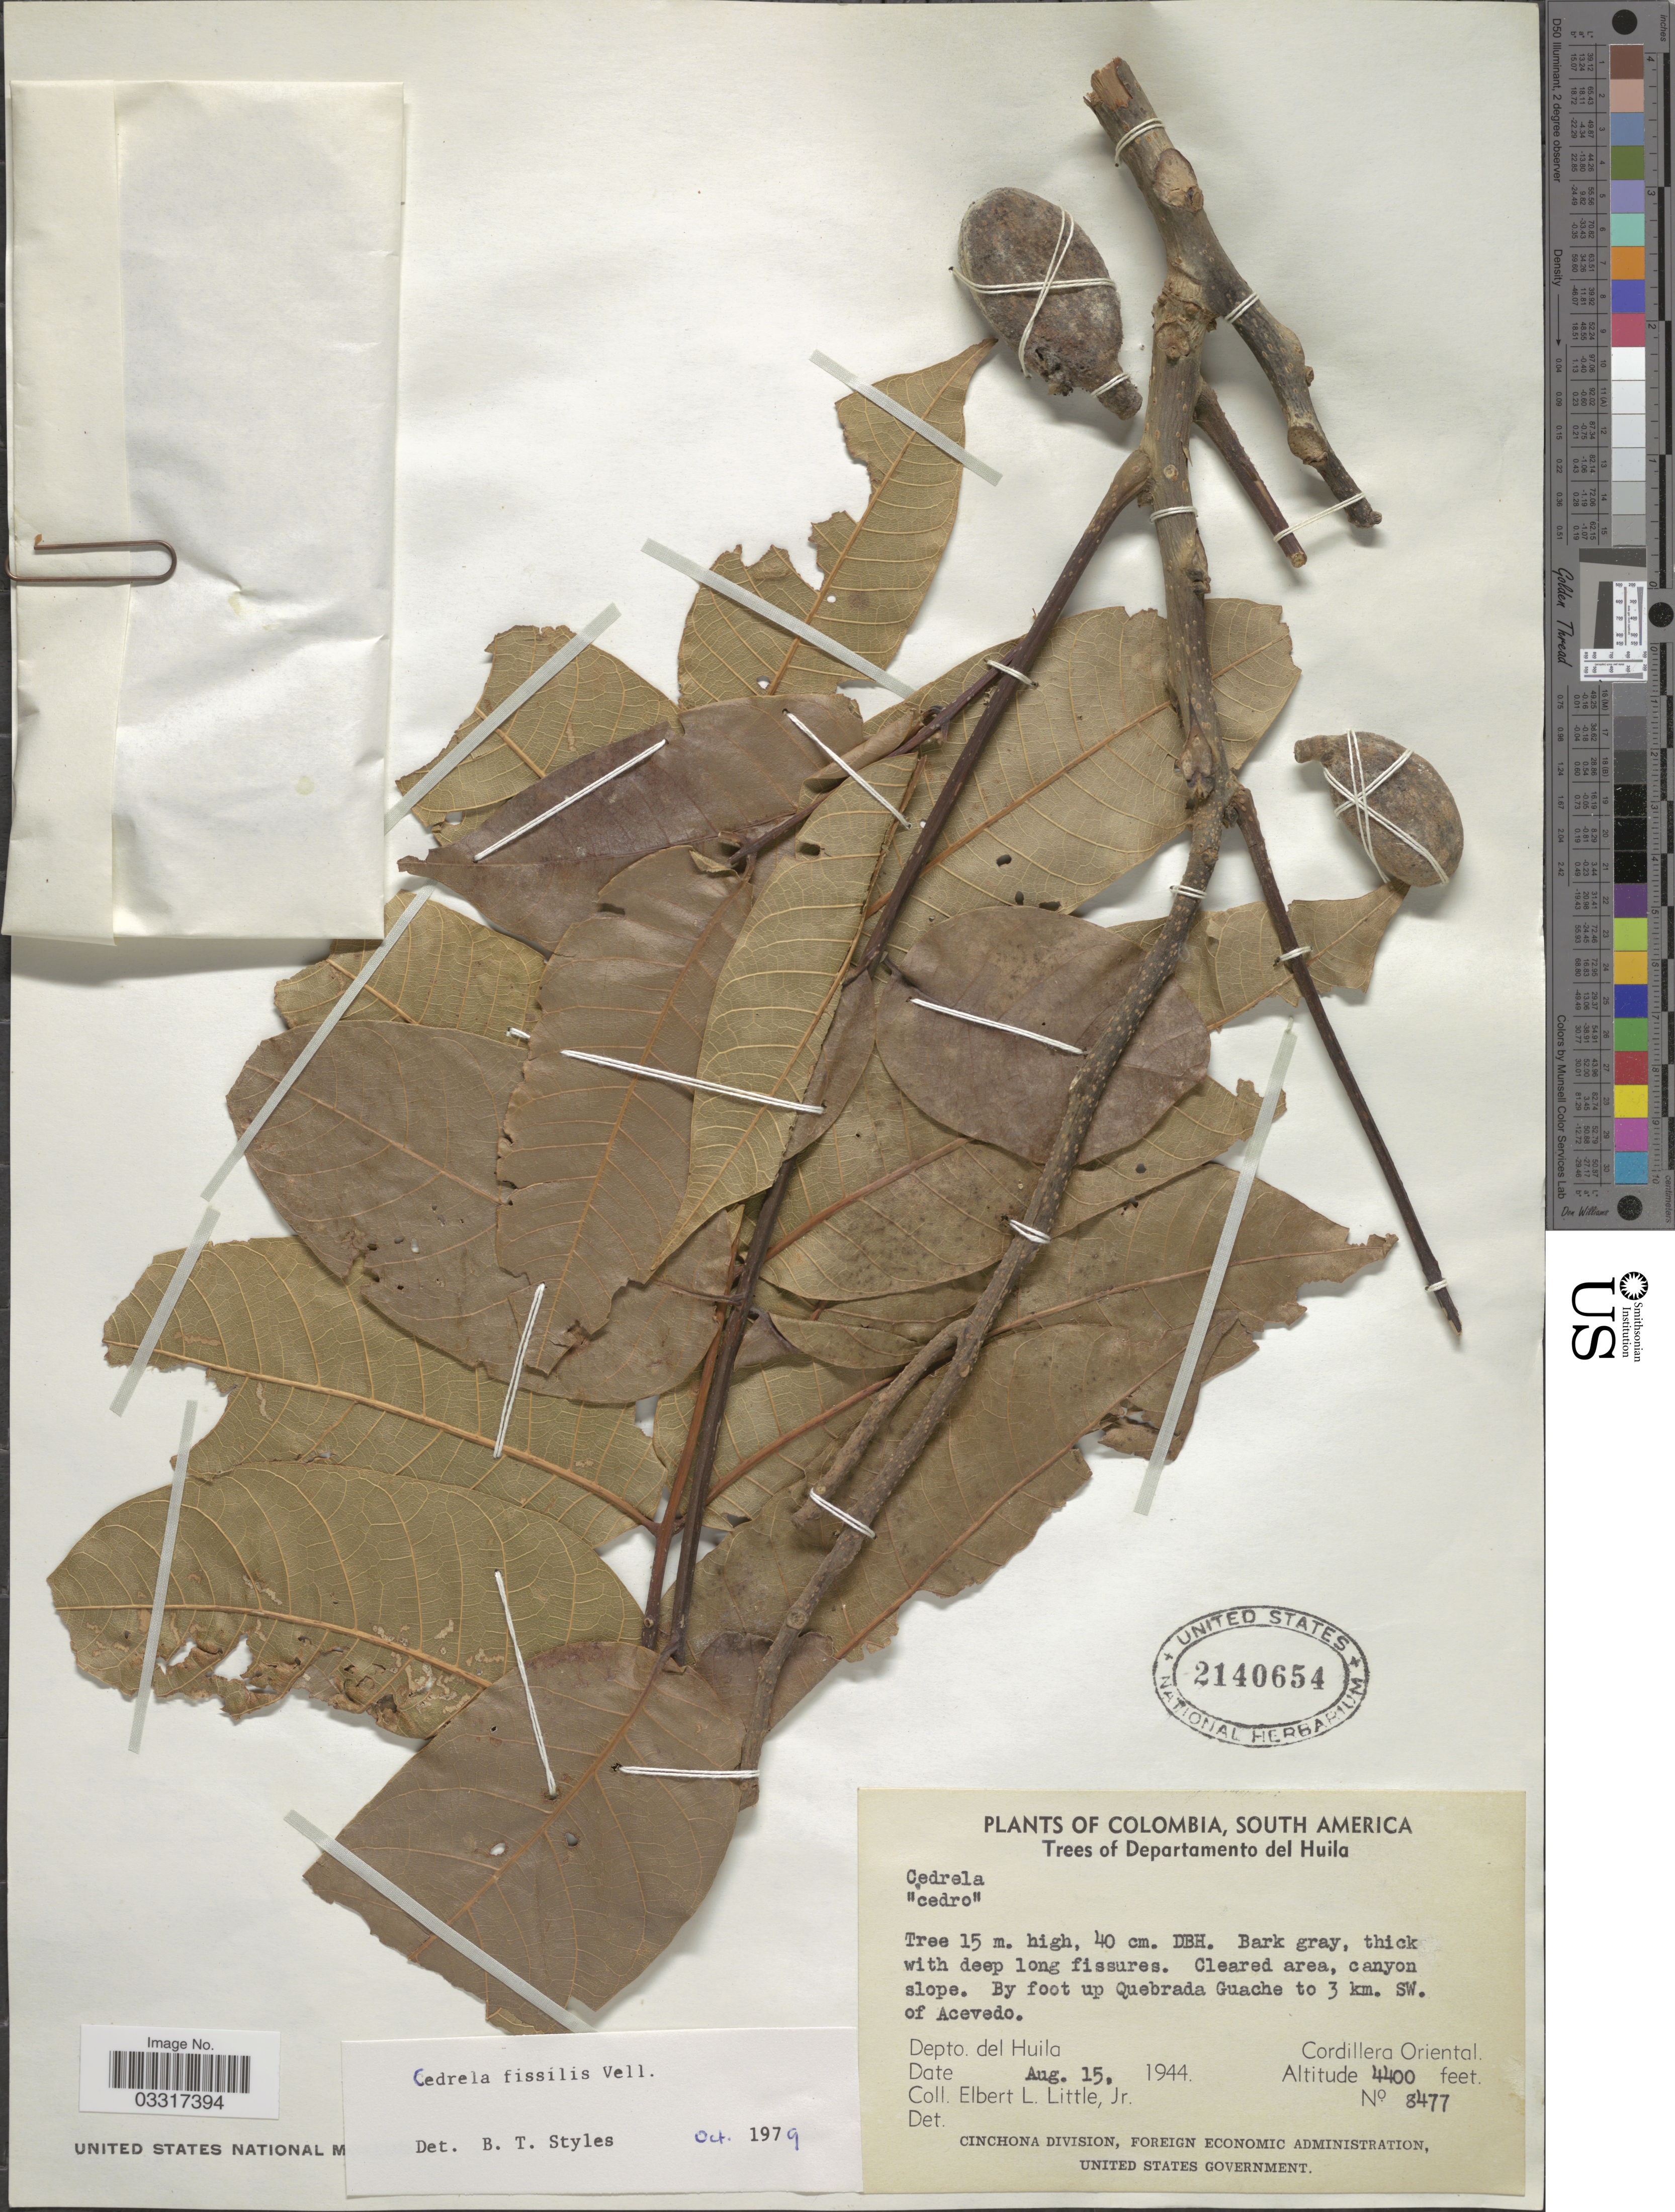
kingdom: Plantae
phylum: Tracheophyta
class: Magnoliopsida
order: Sapindales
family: Meliaceae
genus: Cedrela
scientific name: Cedrela fissilis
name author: Vell.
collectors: E. L. Little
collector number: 8477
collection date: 1944-08-15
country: Colombia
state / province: Huila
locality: By foot up Quebrada Guache to 3 km. SW. of Acevedo. Depto. del Huila. Cordillera Oriental.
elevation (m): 1341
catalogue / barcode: US 2140654